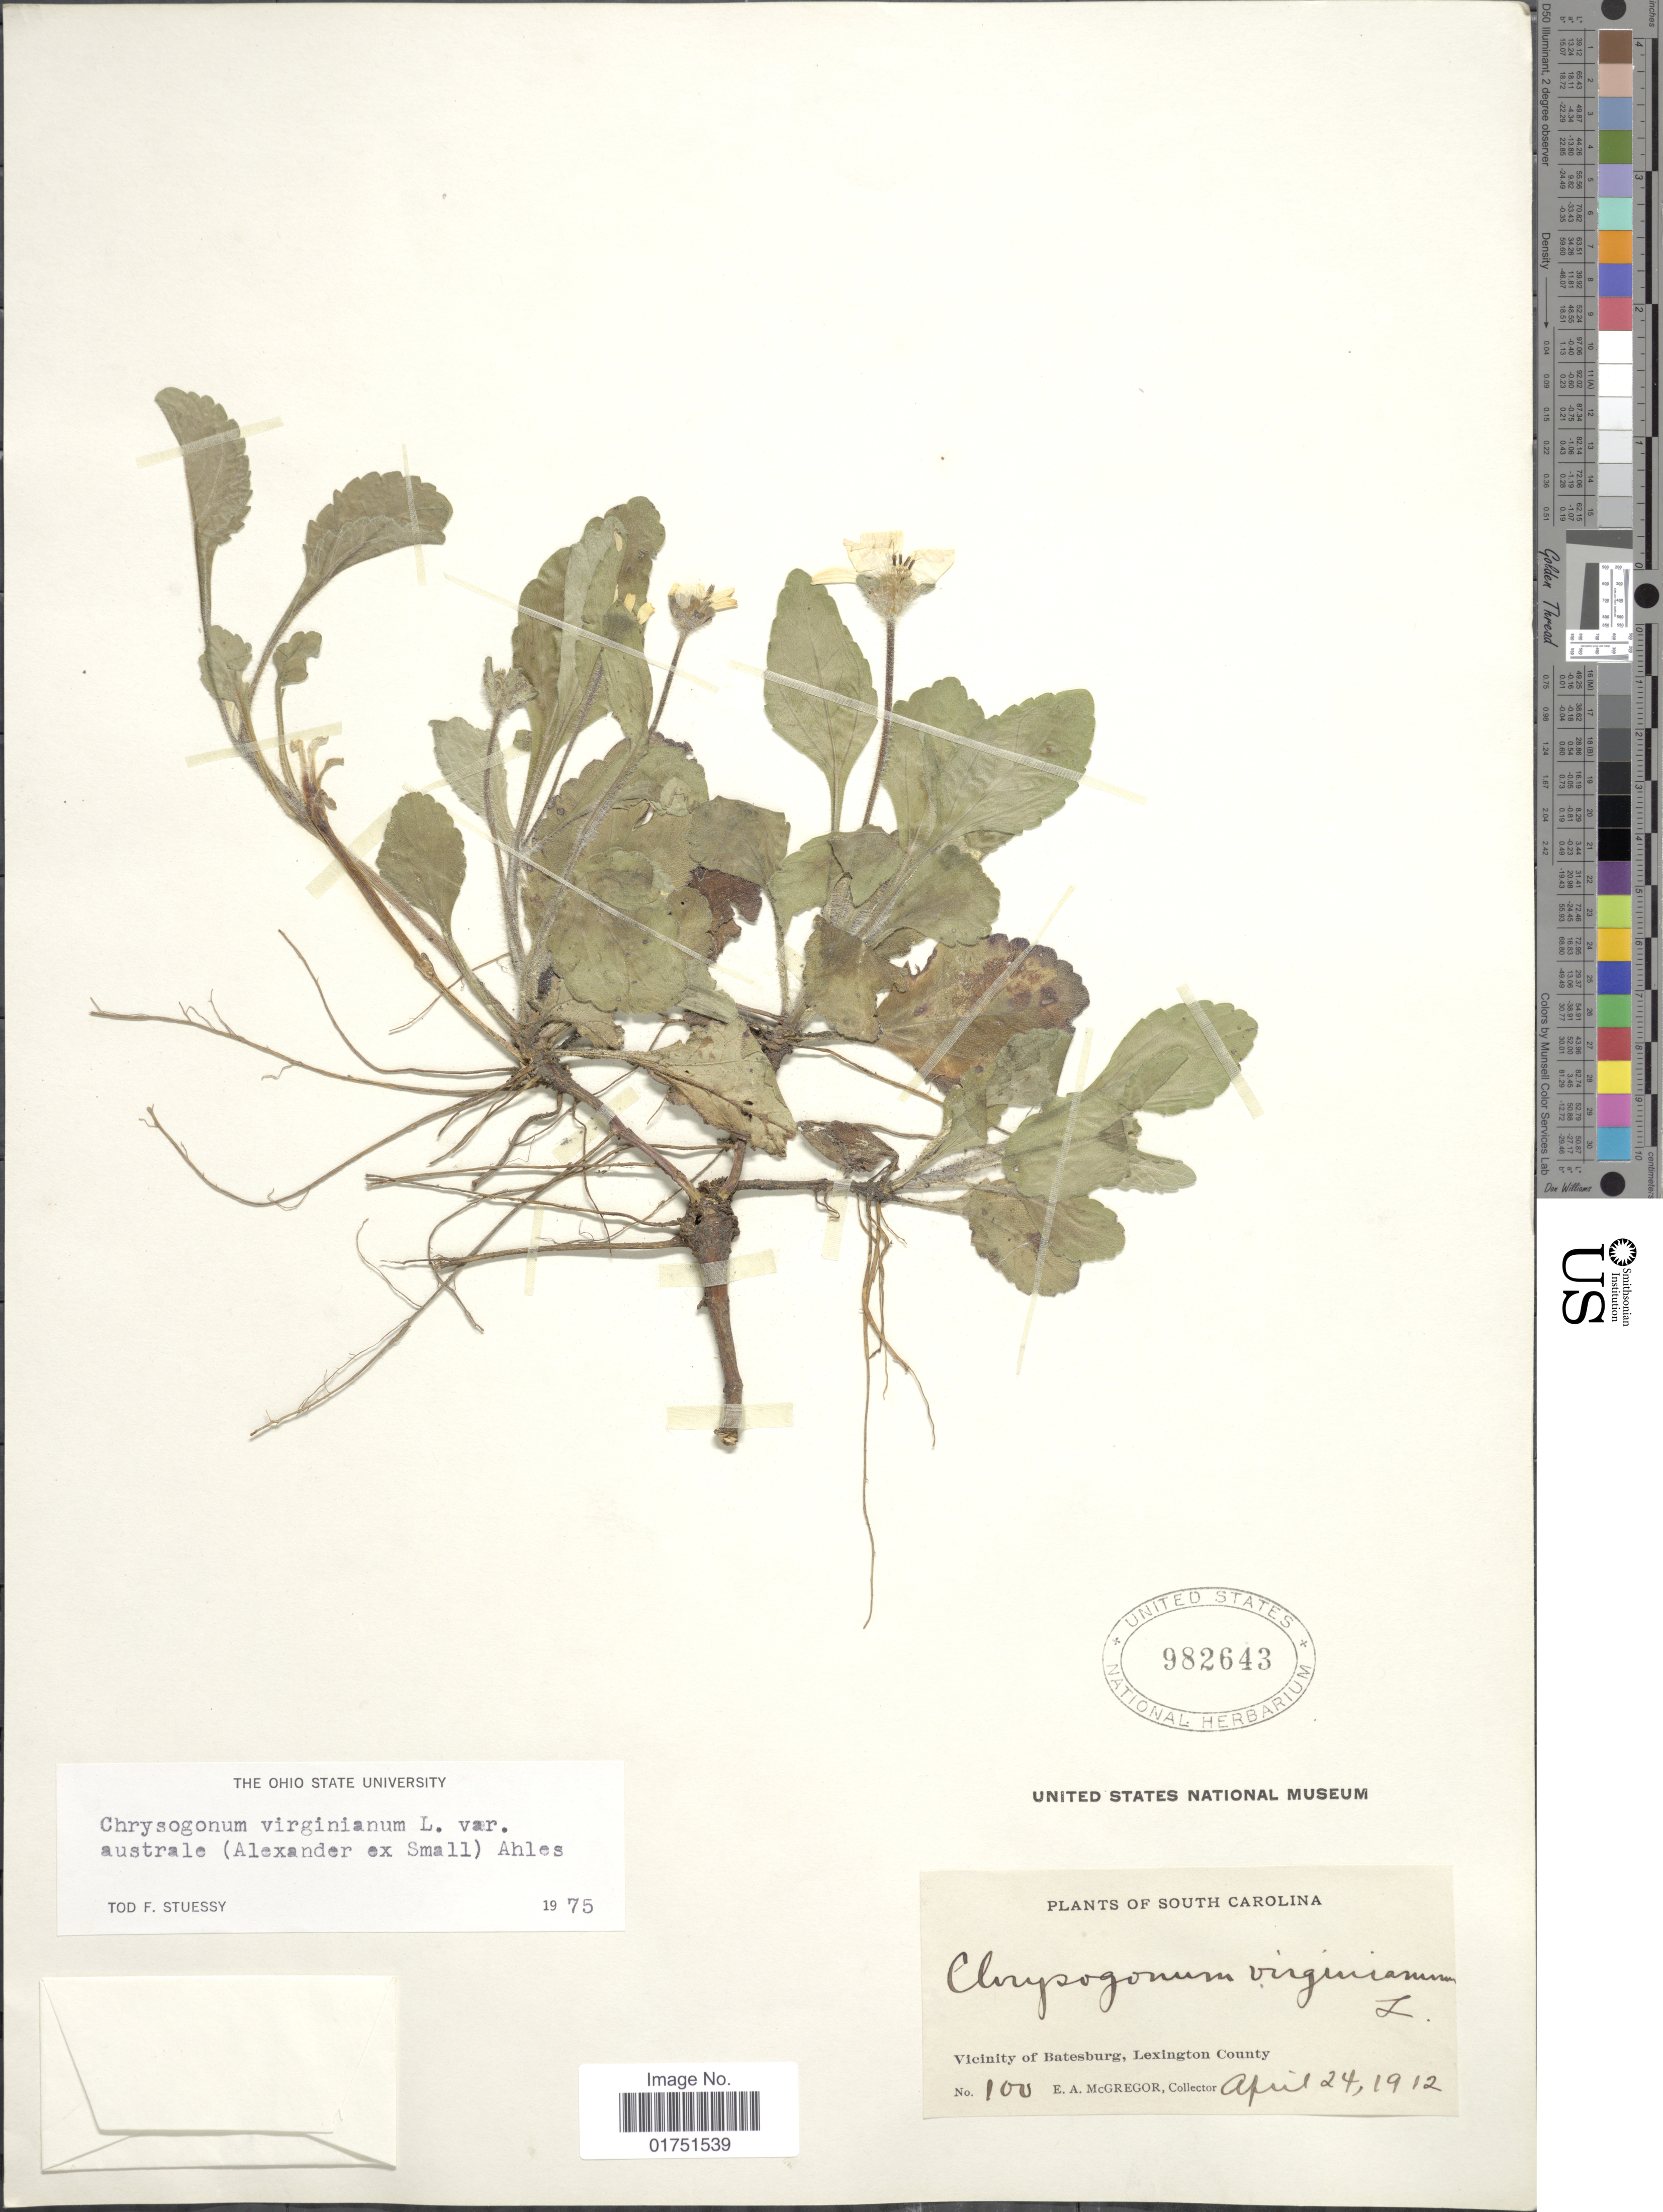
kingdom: Plantae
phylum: Tracheophyta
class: Magnoliopsida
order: Asterales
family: Asteraceae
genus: Chrysogonum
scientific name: Chrysogonum virginianum var. australe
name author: (Alexander ex Small) Ahles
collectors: E. A. McGregor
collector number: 100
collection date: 1912-04-24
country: United States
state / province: South Carolina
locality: Vicinity of Batesburg, Lexington County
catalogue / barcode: US 982643